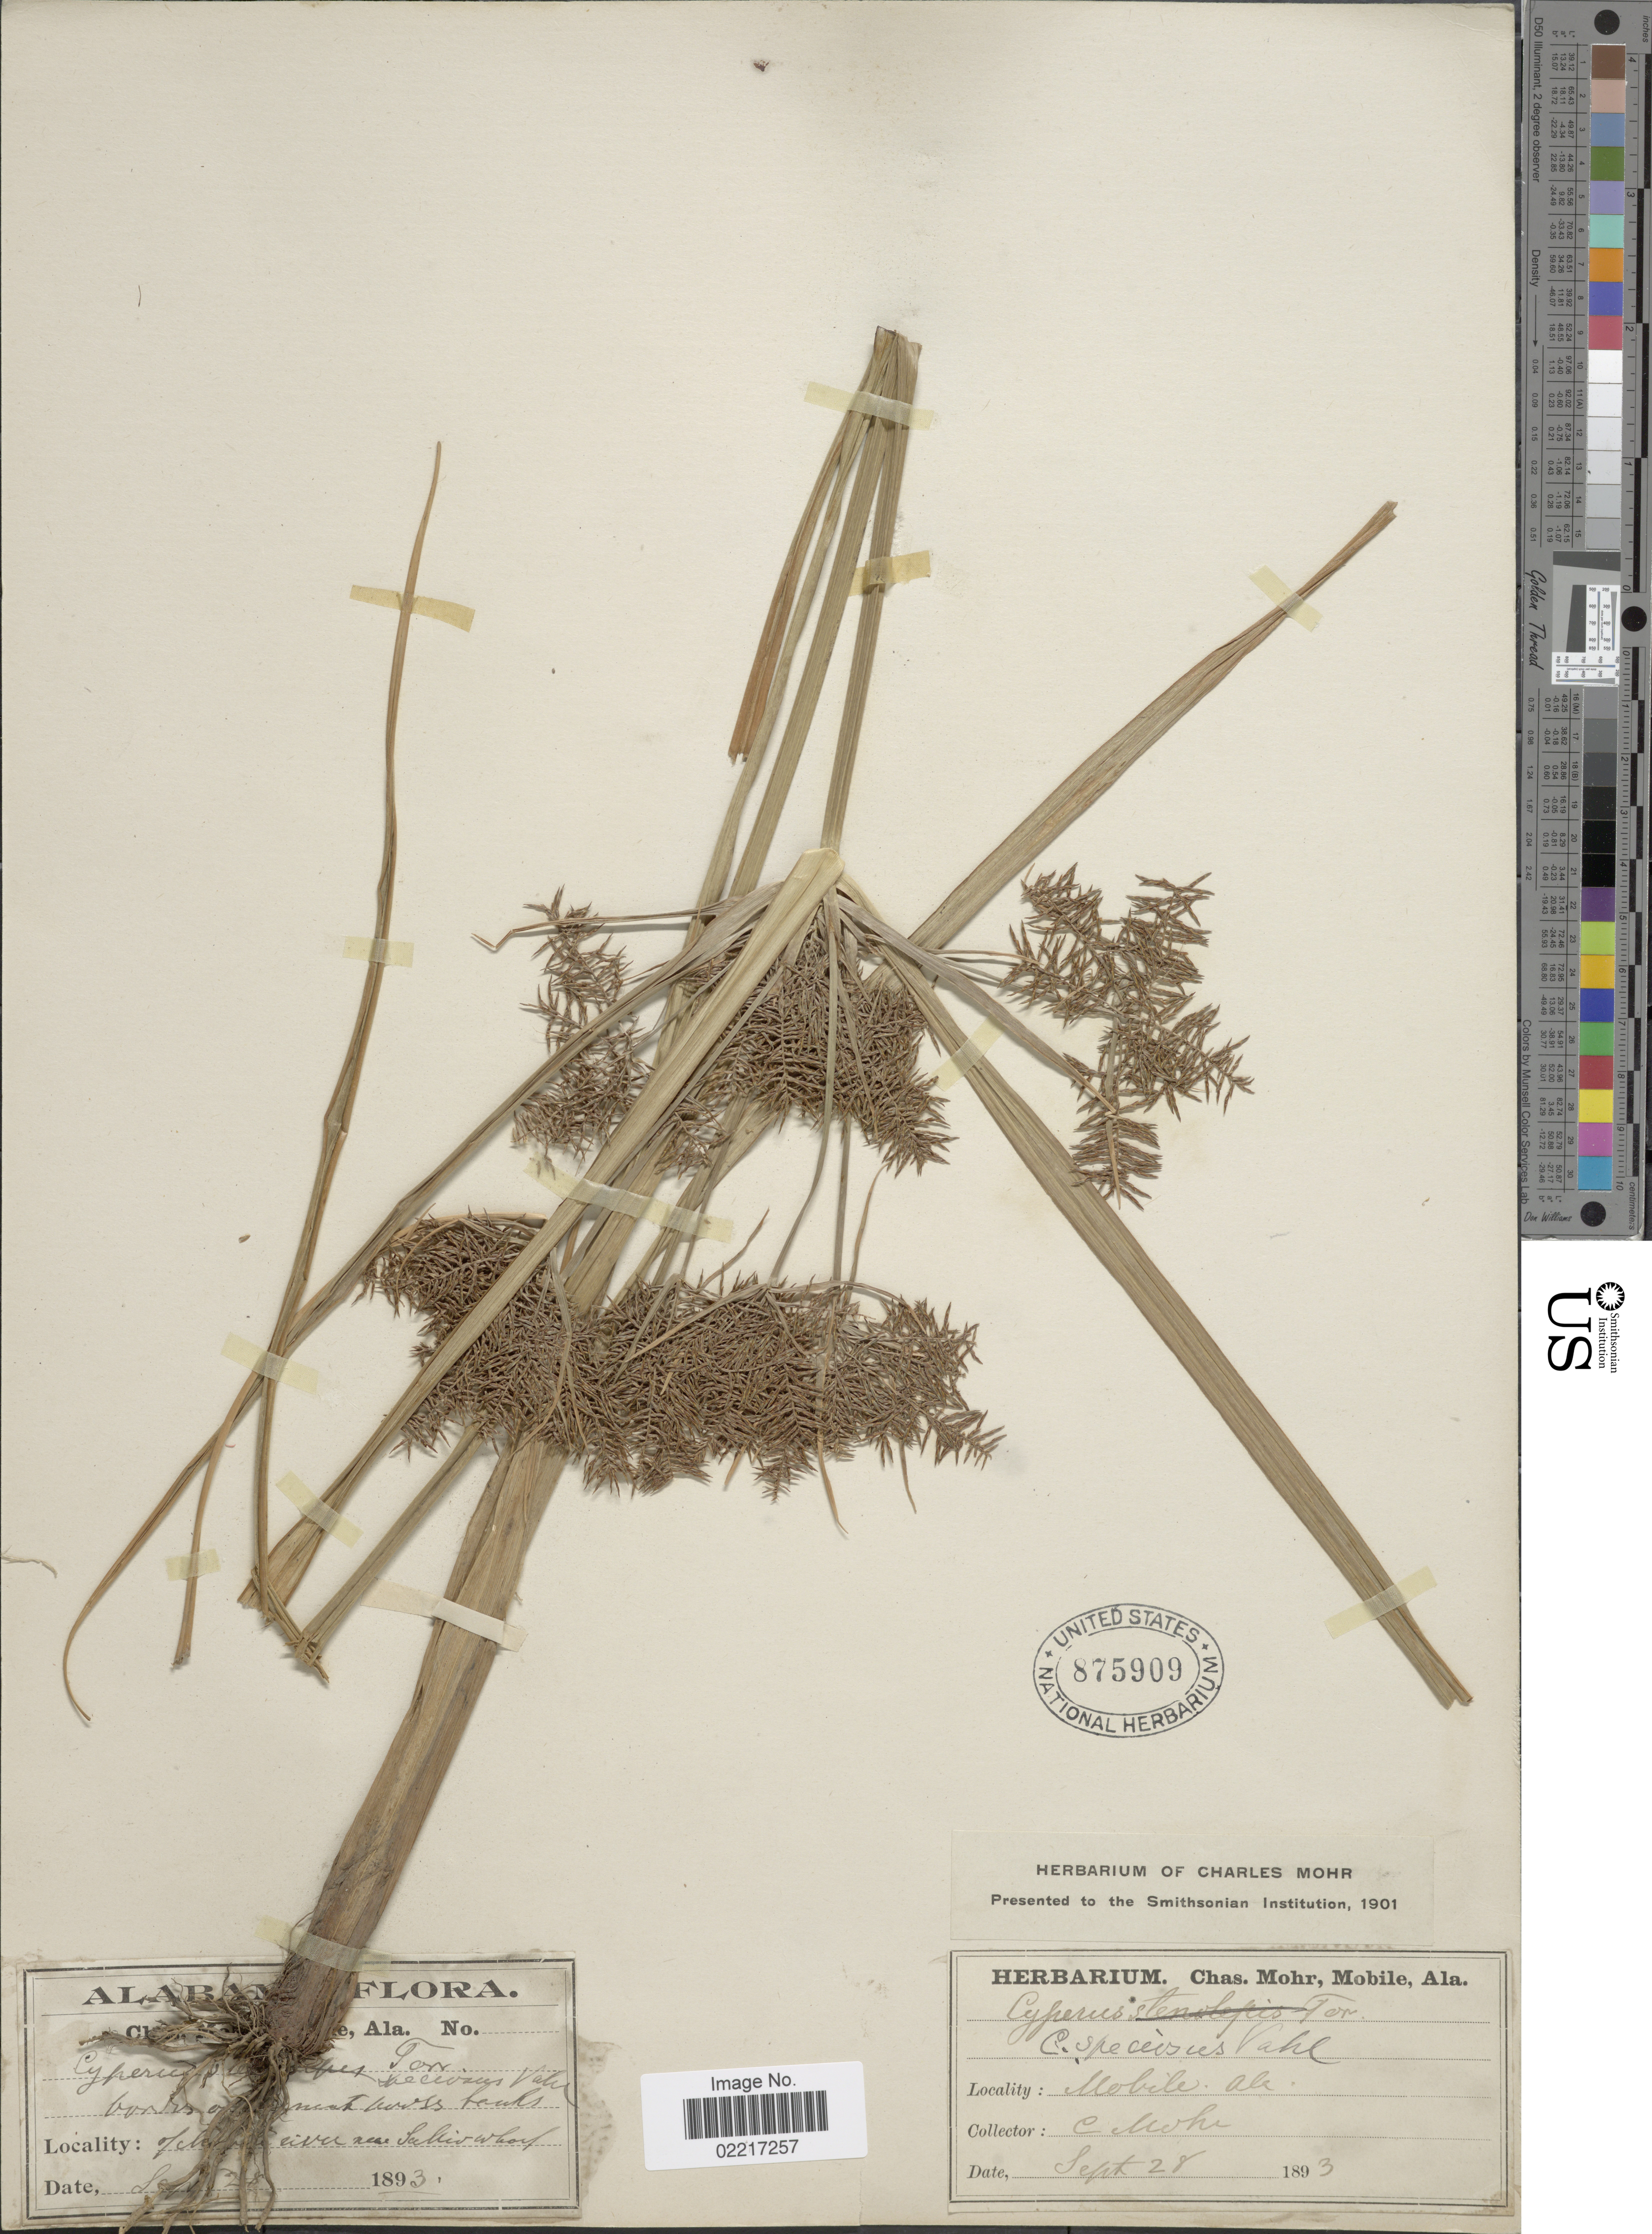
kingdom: Plantae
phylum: Tracheophyta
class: Liliopsida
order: Poales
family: Cyperaceae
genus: Cyperus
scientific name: Cyperus odoratus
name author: L.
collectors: C. T. Mohr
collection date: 1893-09-28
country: United States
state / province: Alabama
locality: Mobile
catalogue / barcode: US 875909